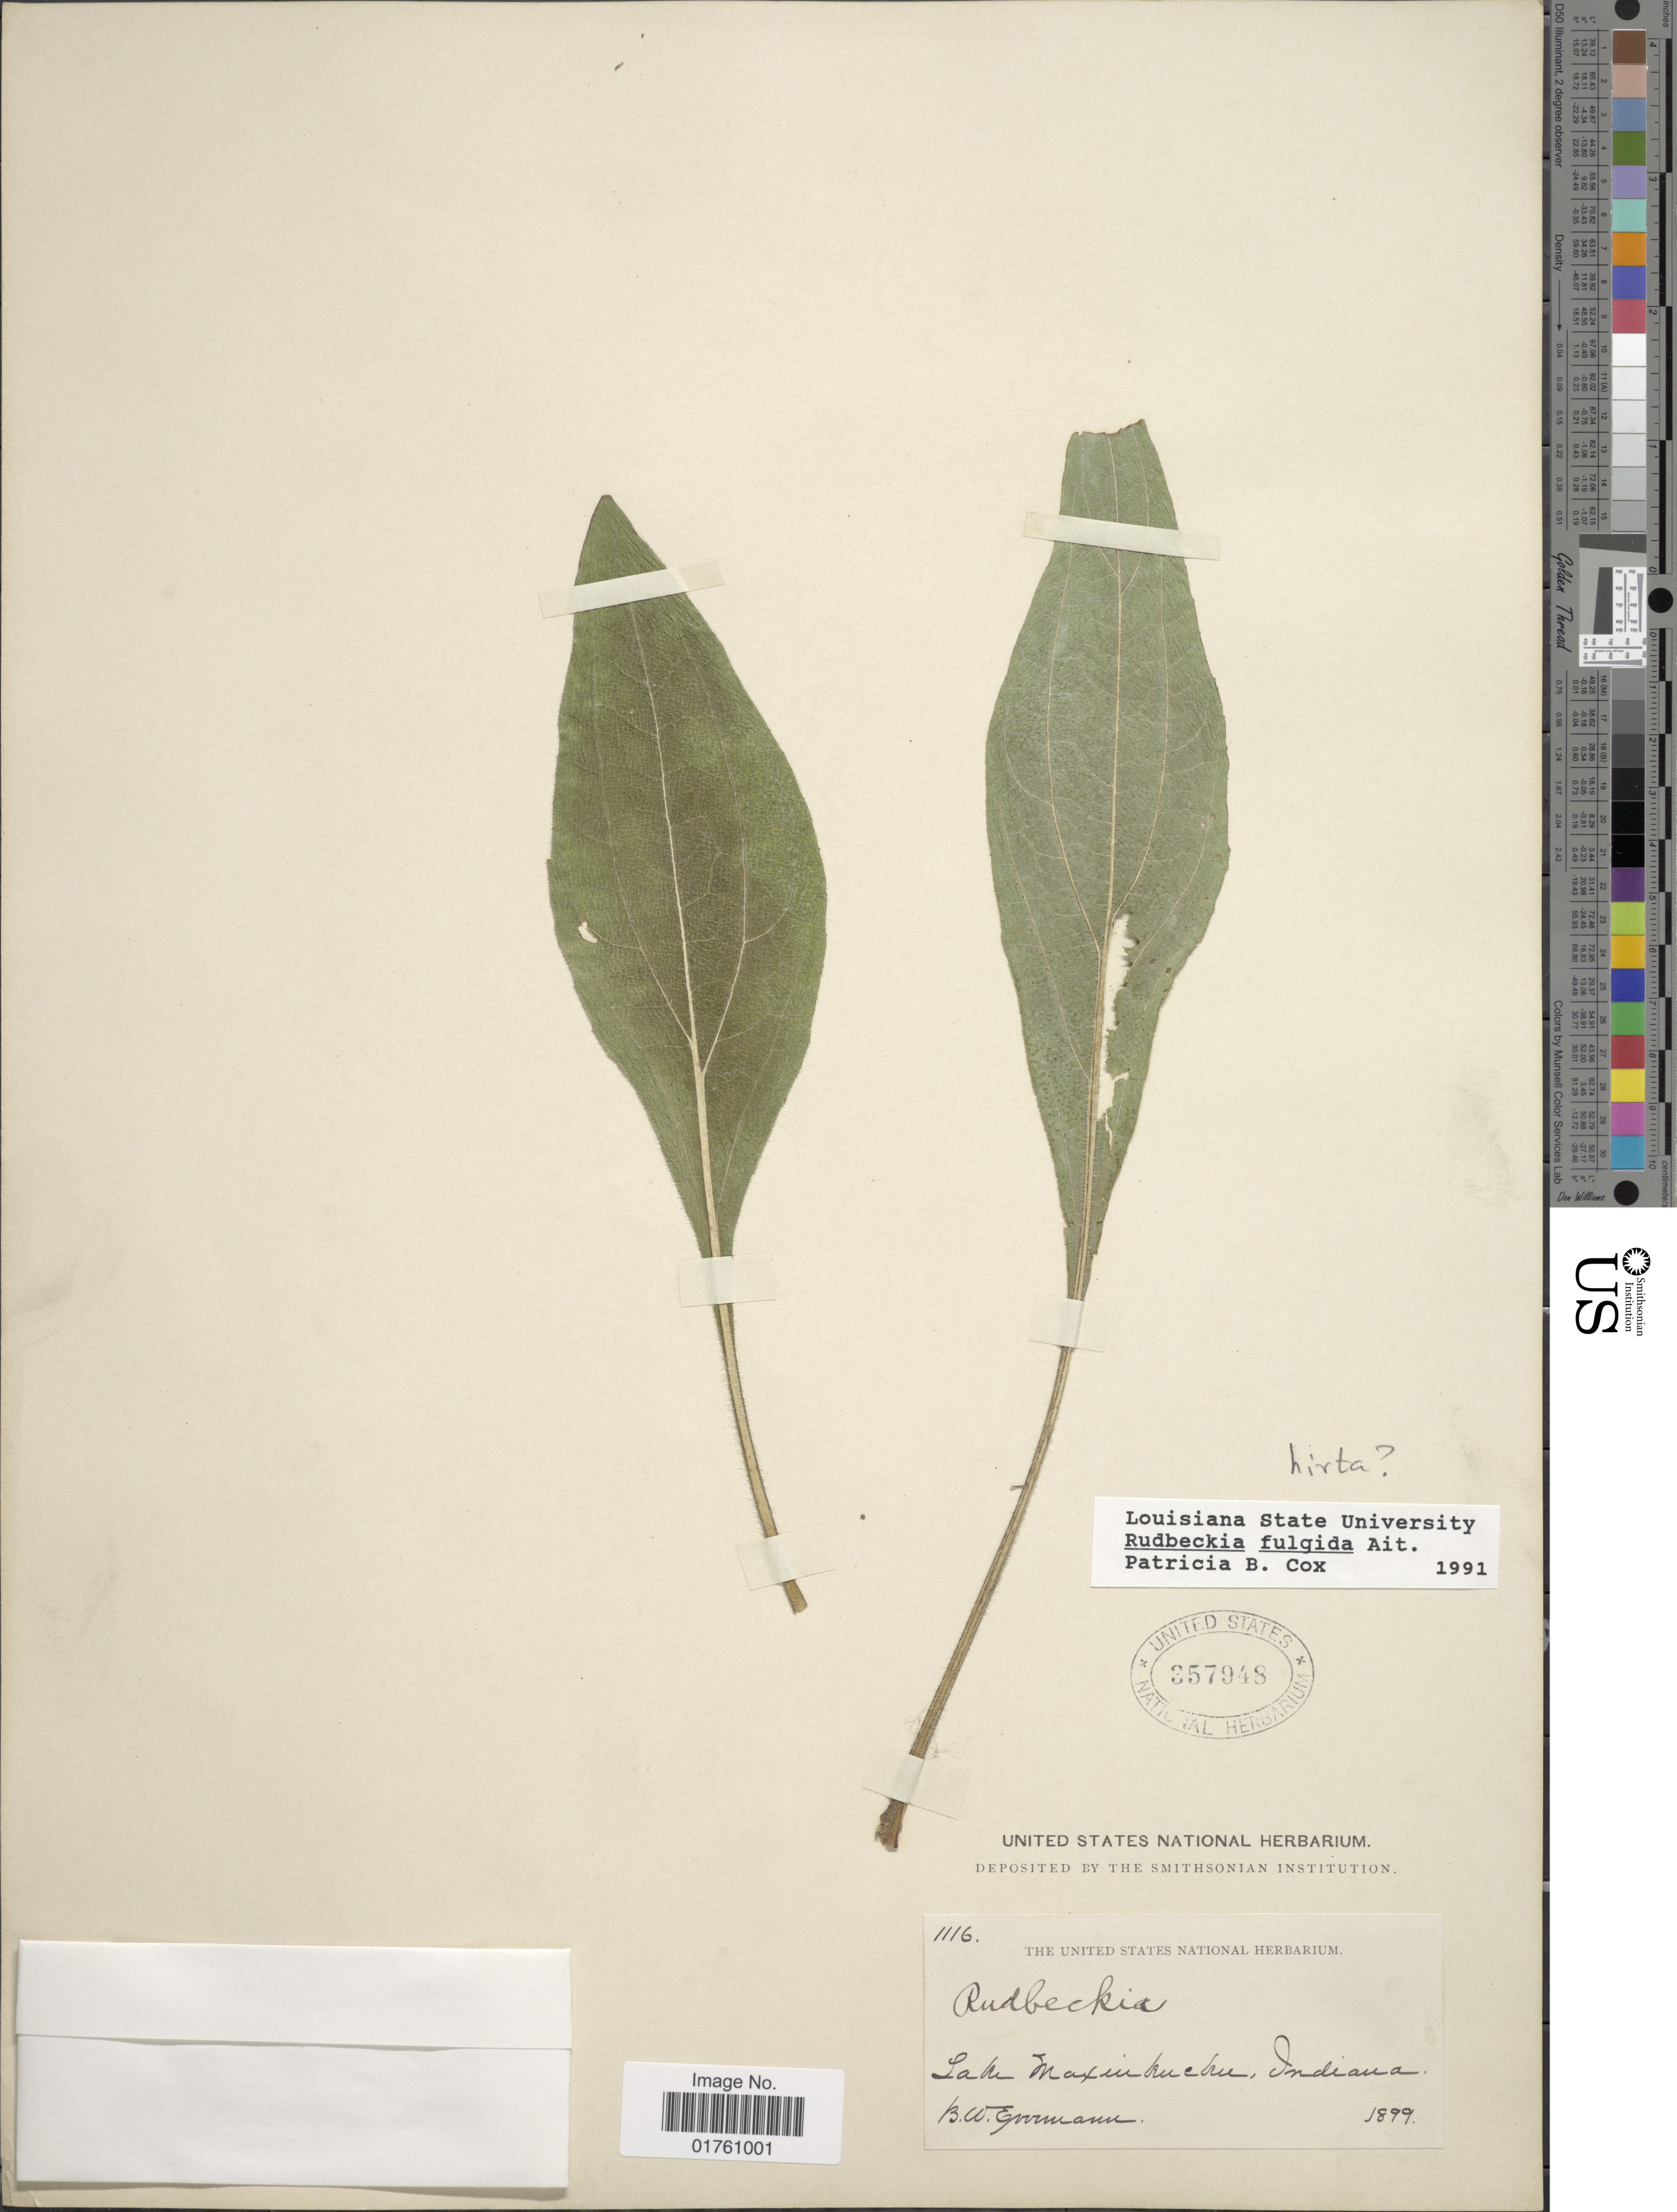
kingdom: Plantae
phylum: Tracheophyta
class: Magnoliopsida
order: Asterales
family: Asteraceae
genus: Rudbeckia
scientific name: Rudbeckia hirta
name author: L.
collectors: B. W. Evermann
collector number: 1116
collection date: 1899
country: United States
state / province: Indiana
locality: Lake Maxinkuckee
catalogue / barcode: US 357948